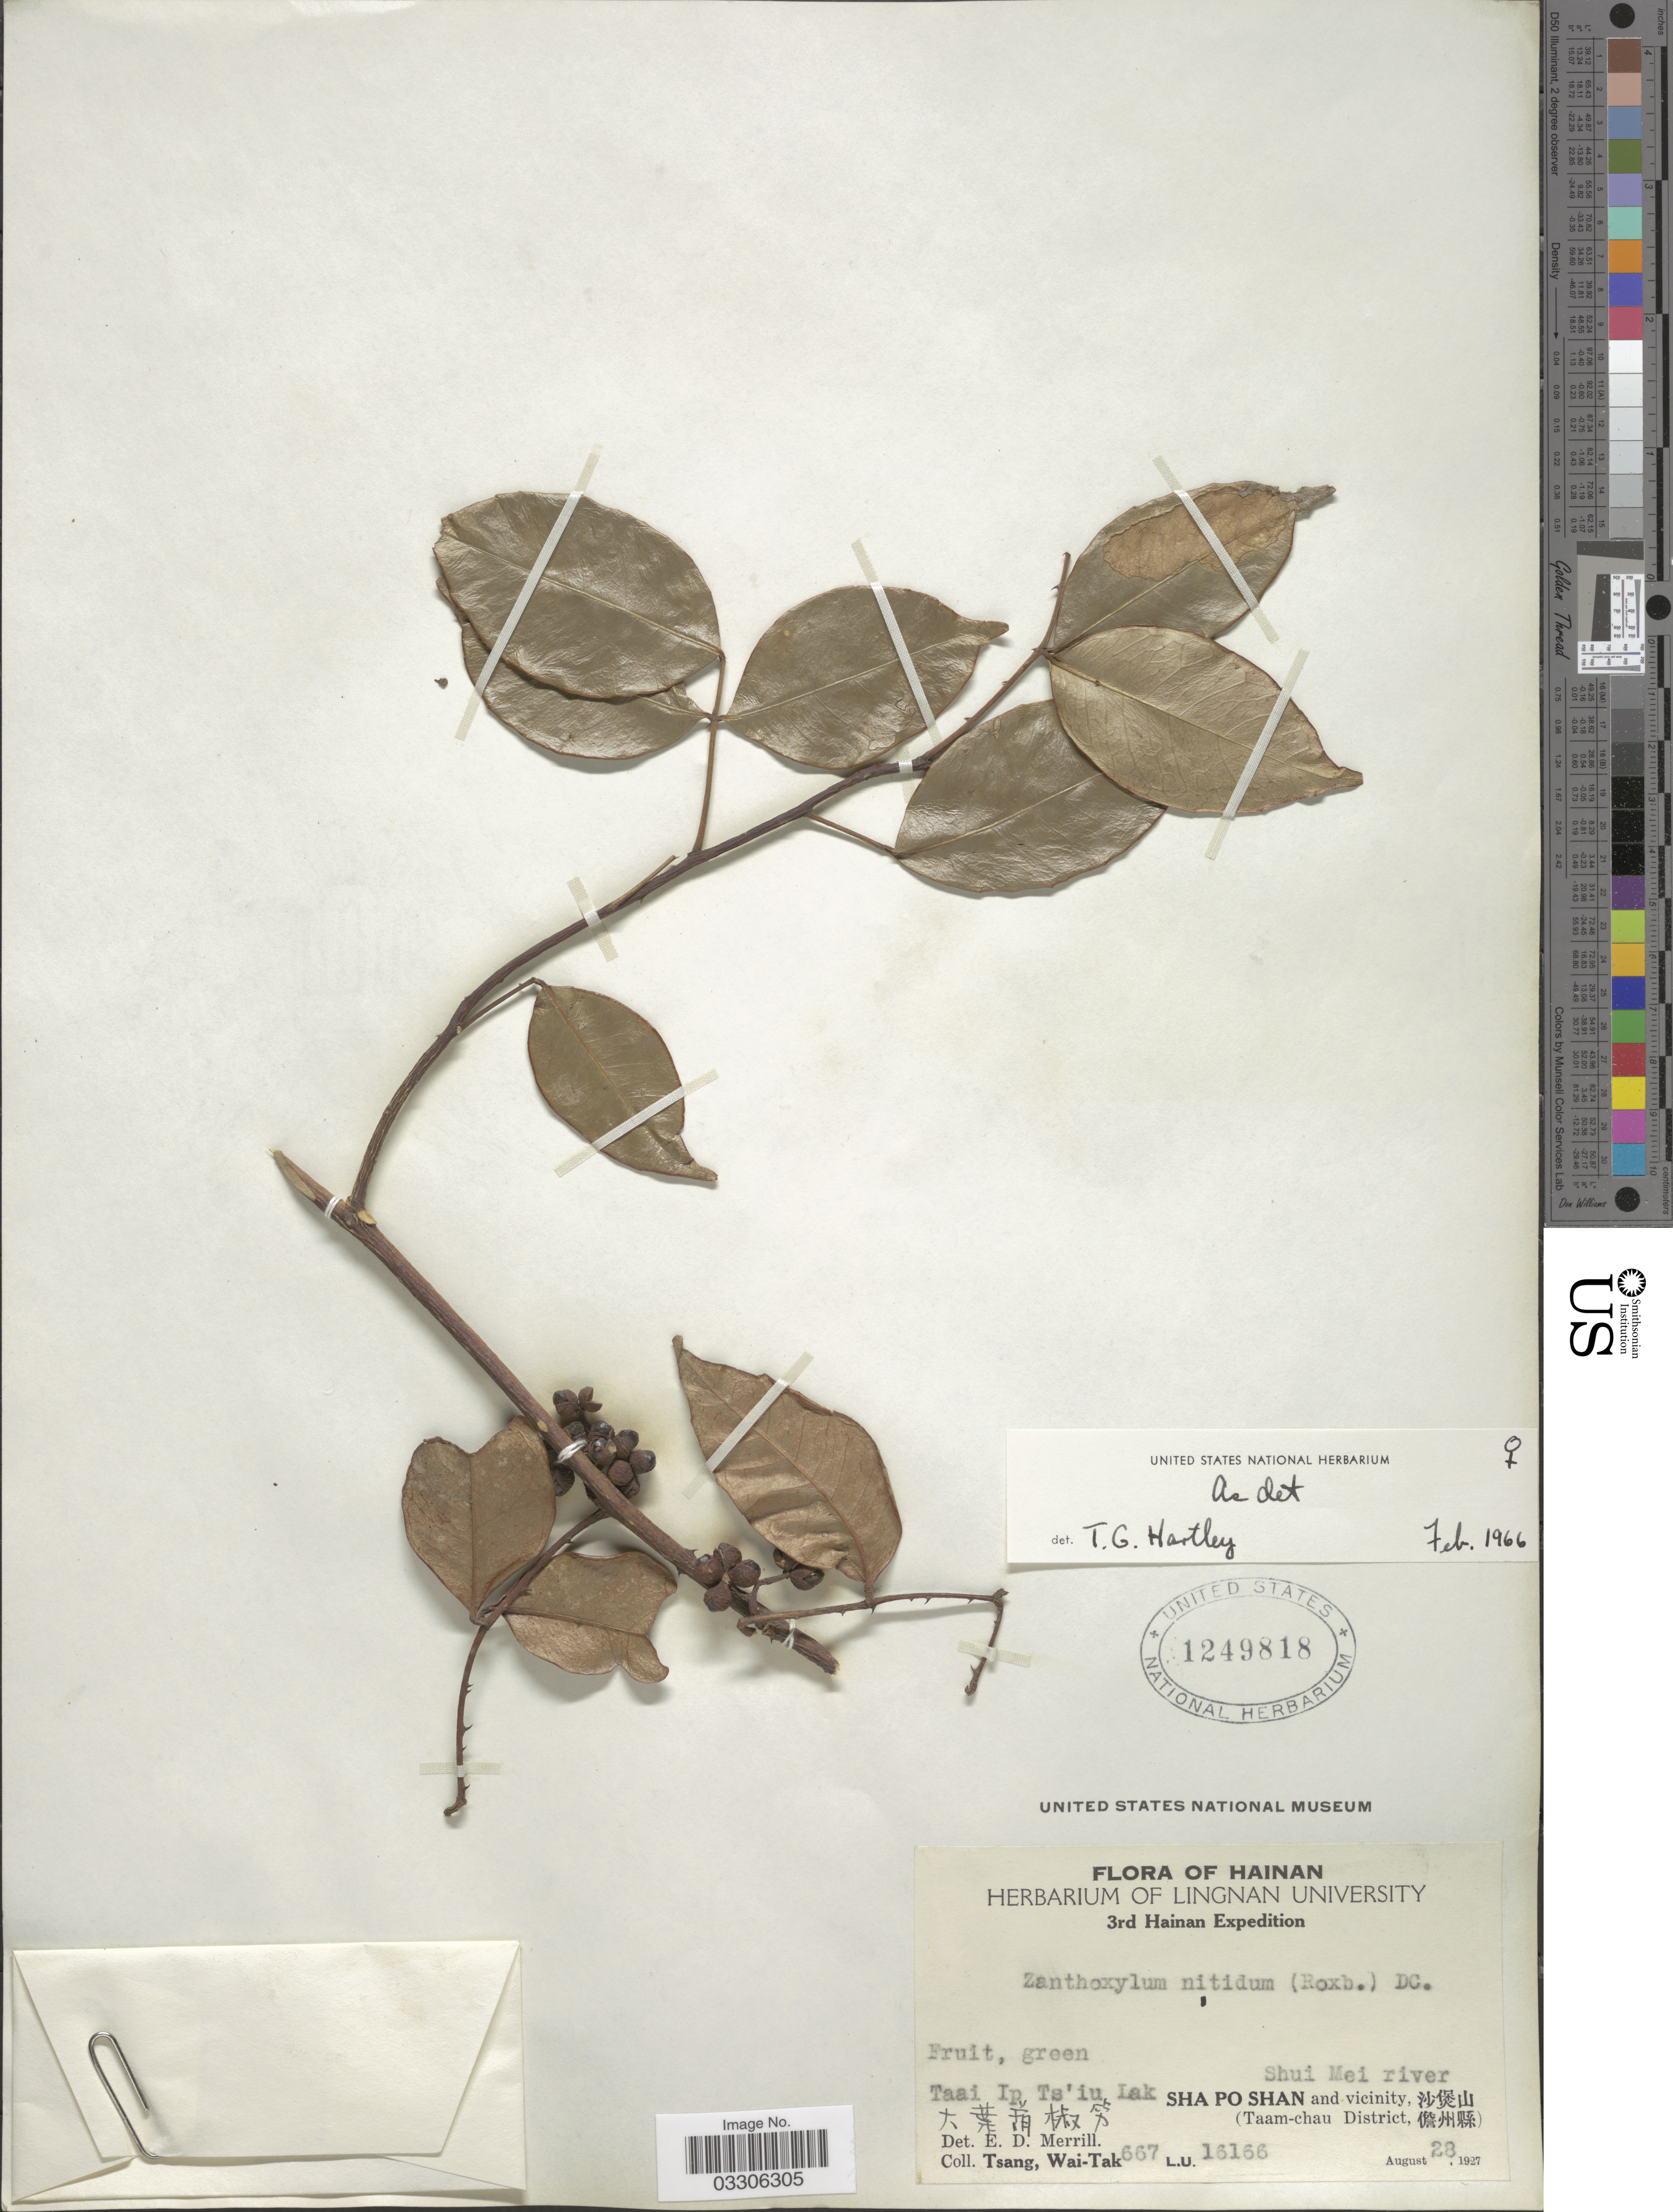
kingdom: Plantae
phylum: Tracheophyta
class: Magnoliopsida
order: Sapindales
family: Rutaceae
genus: Zanthoxylum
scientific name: Zanthoxylum nitidum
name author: Bunge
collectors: W. T. Tsang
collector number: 667L.U.16166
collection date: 1927-08-28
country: China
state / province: Hainan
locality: Shui Mei river. Taai Ip Ts'iu Lak. Sha Po Shan and vicinity, X. (Taam-chau District, X).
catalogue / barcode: US 1249818